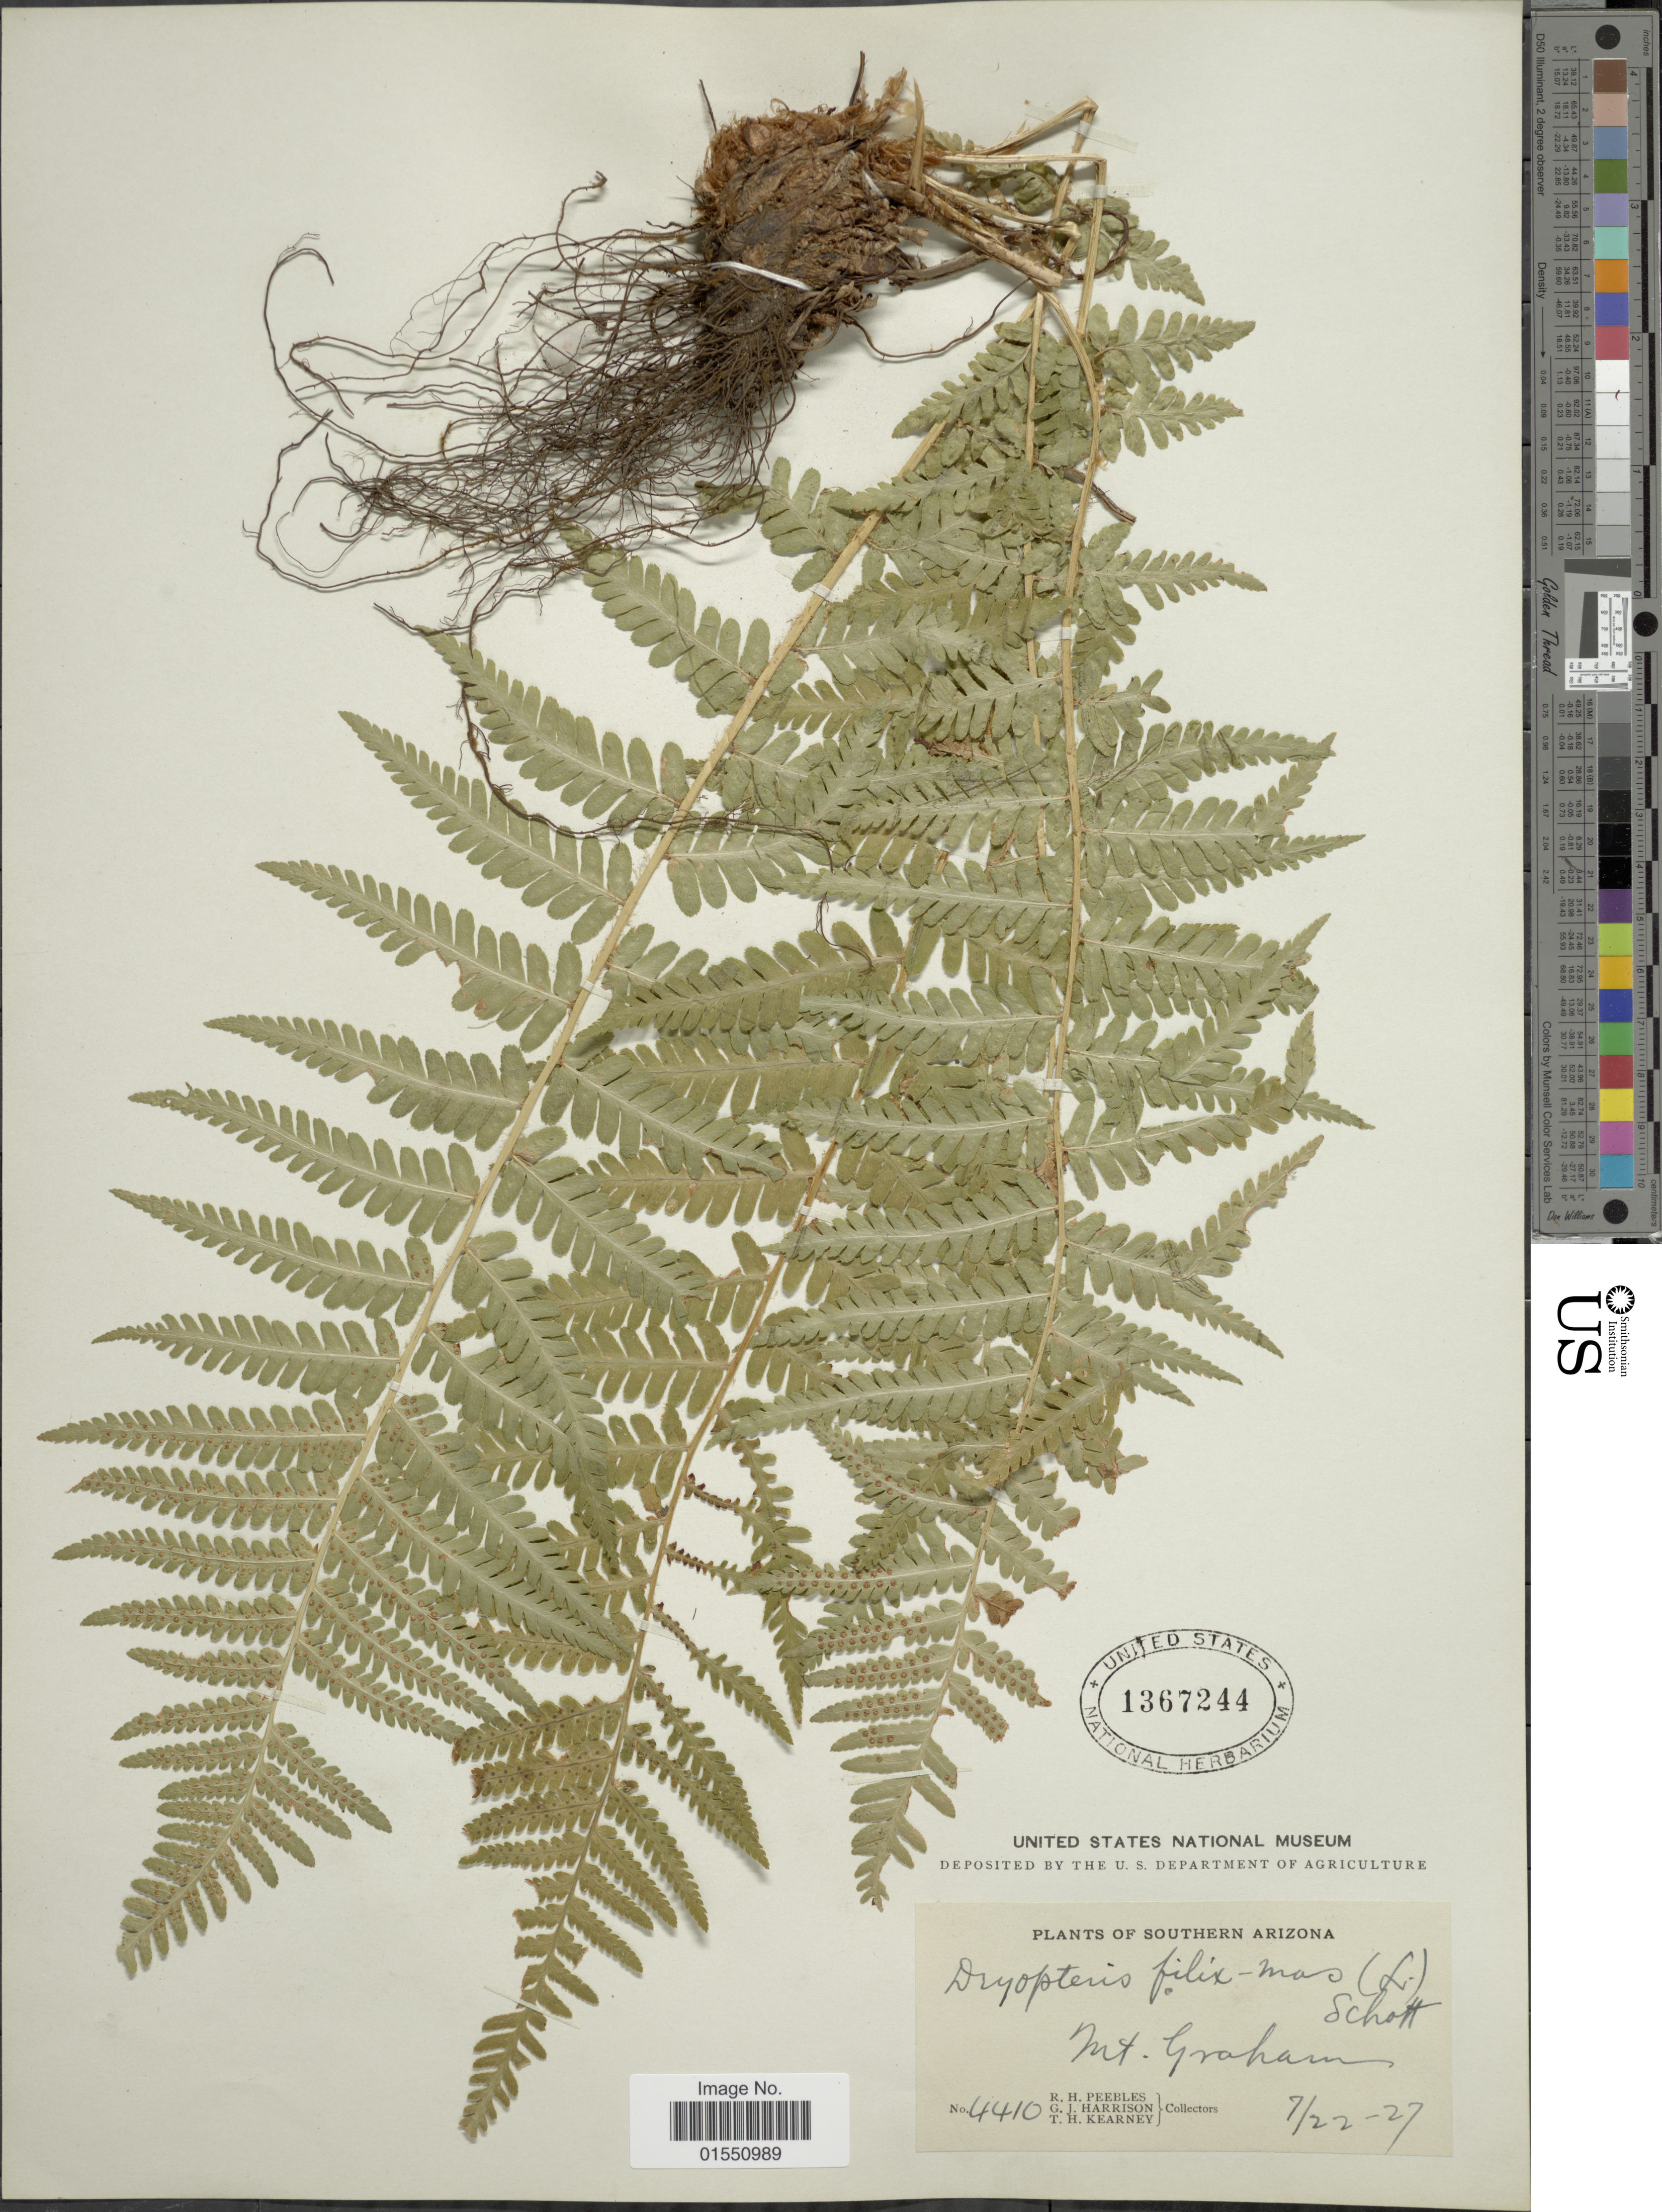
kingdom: Plantae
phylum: Tracheophyta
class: Polypodiopsida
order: Polypodiales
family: Dryopteridaceae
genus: Dryopteris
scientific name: Dryopteris filix-mas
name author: (L.) Schott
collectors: R. H. Peebles, G. J. Harrison & T. H. Kearney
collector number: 4410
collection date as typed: Transcribed d/m/y: 22/7/27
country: United States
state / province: Arizona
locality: Southern Arizona. Mt. Graham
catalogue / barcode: US 1367244